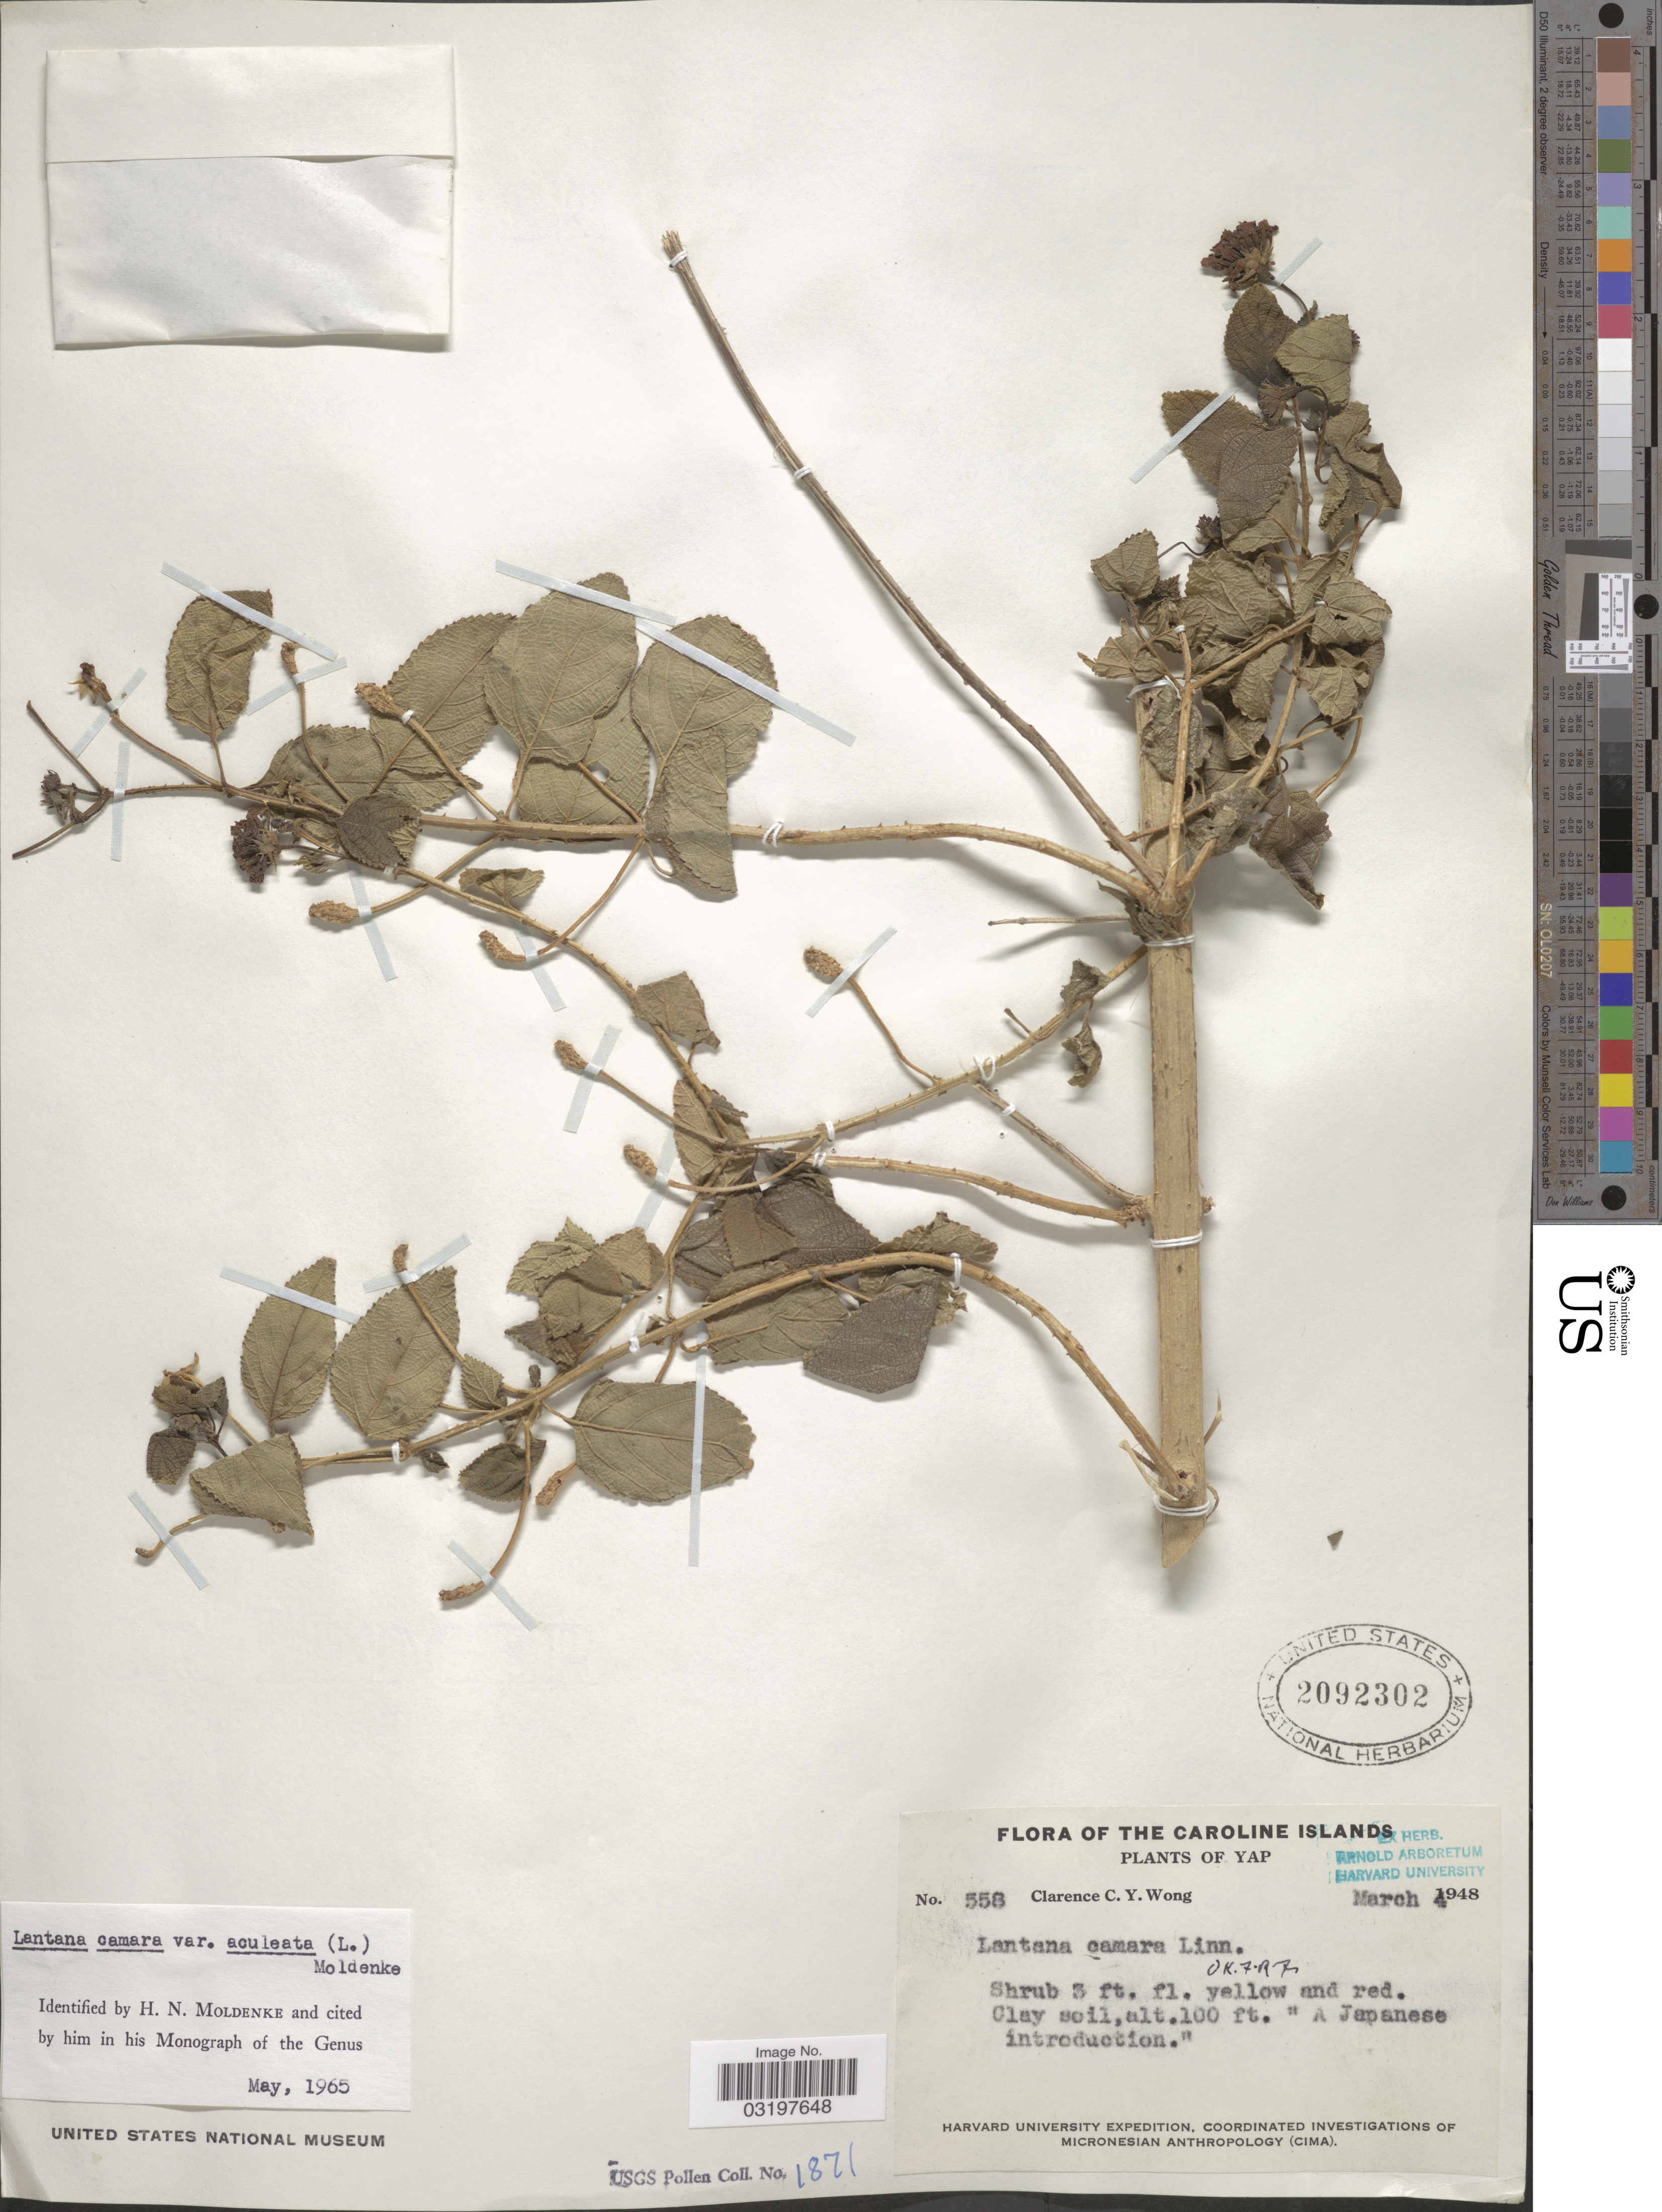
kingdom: Plantae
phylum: Tracheophyta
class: Magnoliopsida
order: Lamiales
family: Verbenaceae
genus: Lantana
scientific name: Lantana camara var. aculeata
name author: (L.) Moldenke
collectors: C. Y. C. Wong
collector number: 558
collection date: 1948-03-04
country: Micronesia, Federated States of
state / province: Yap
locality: The Caroline Islands.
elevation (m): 30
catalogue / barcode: US 2092302